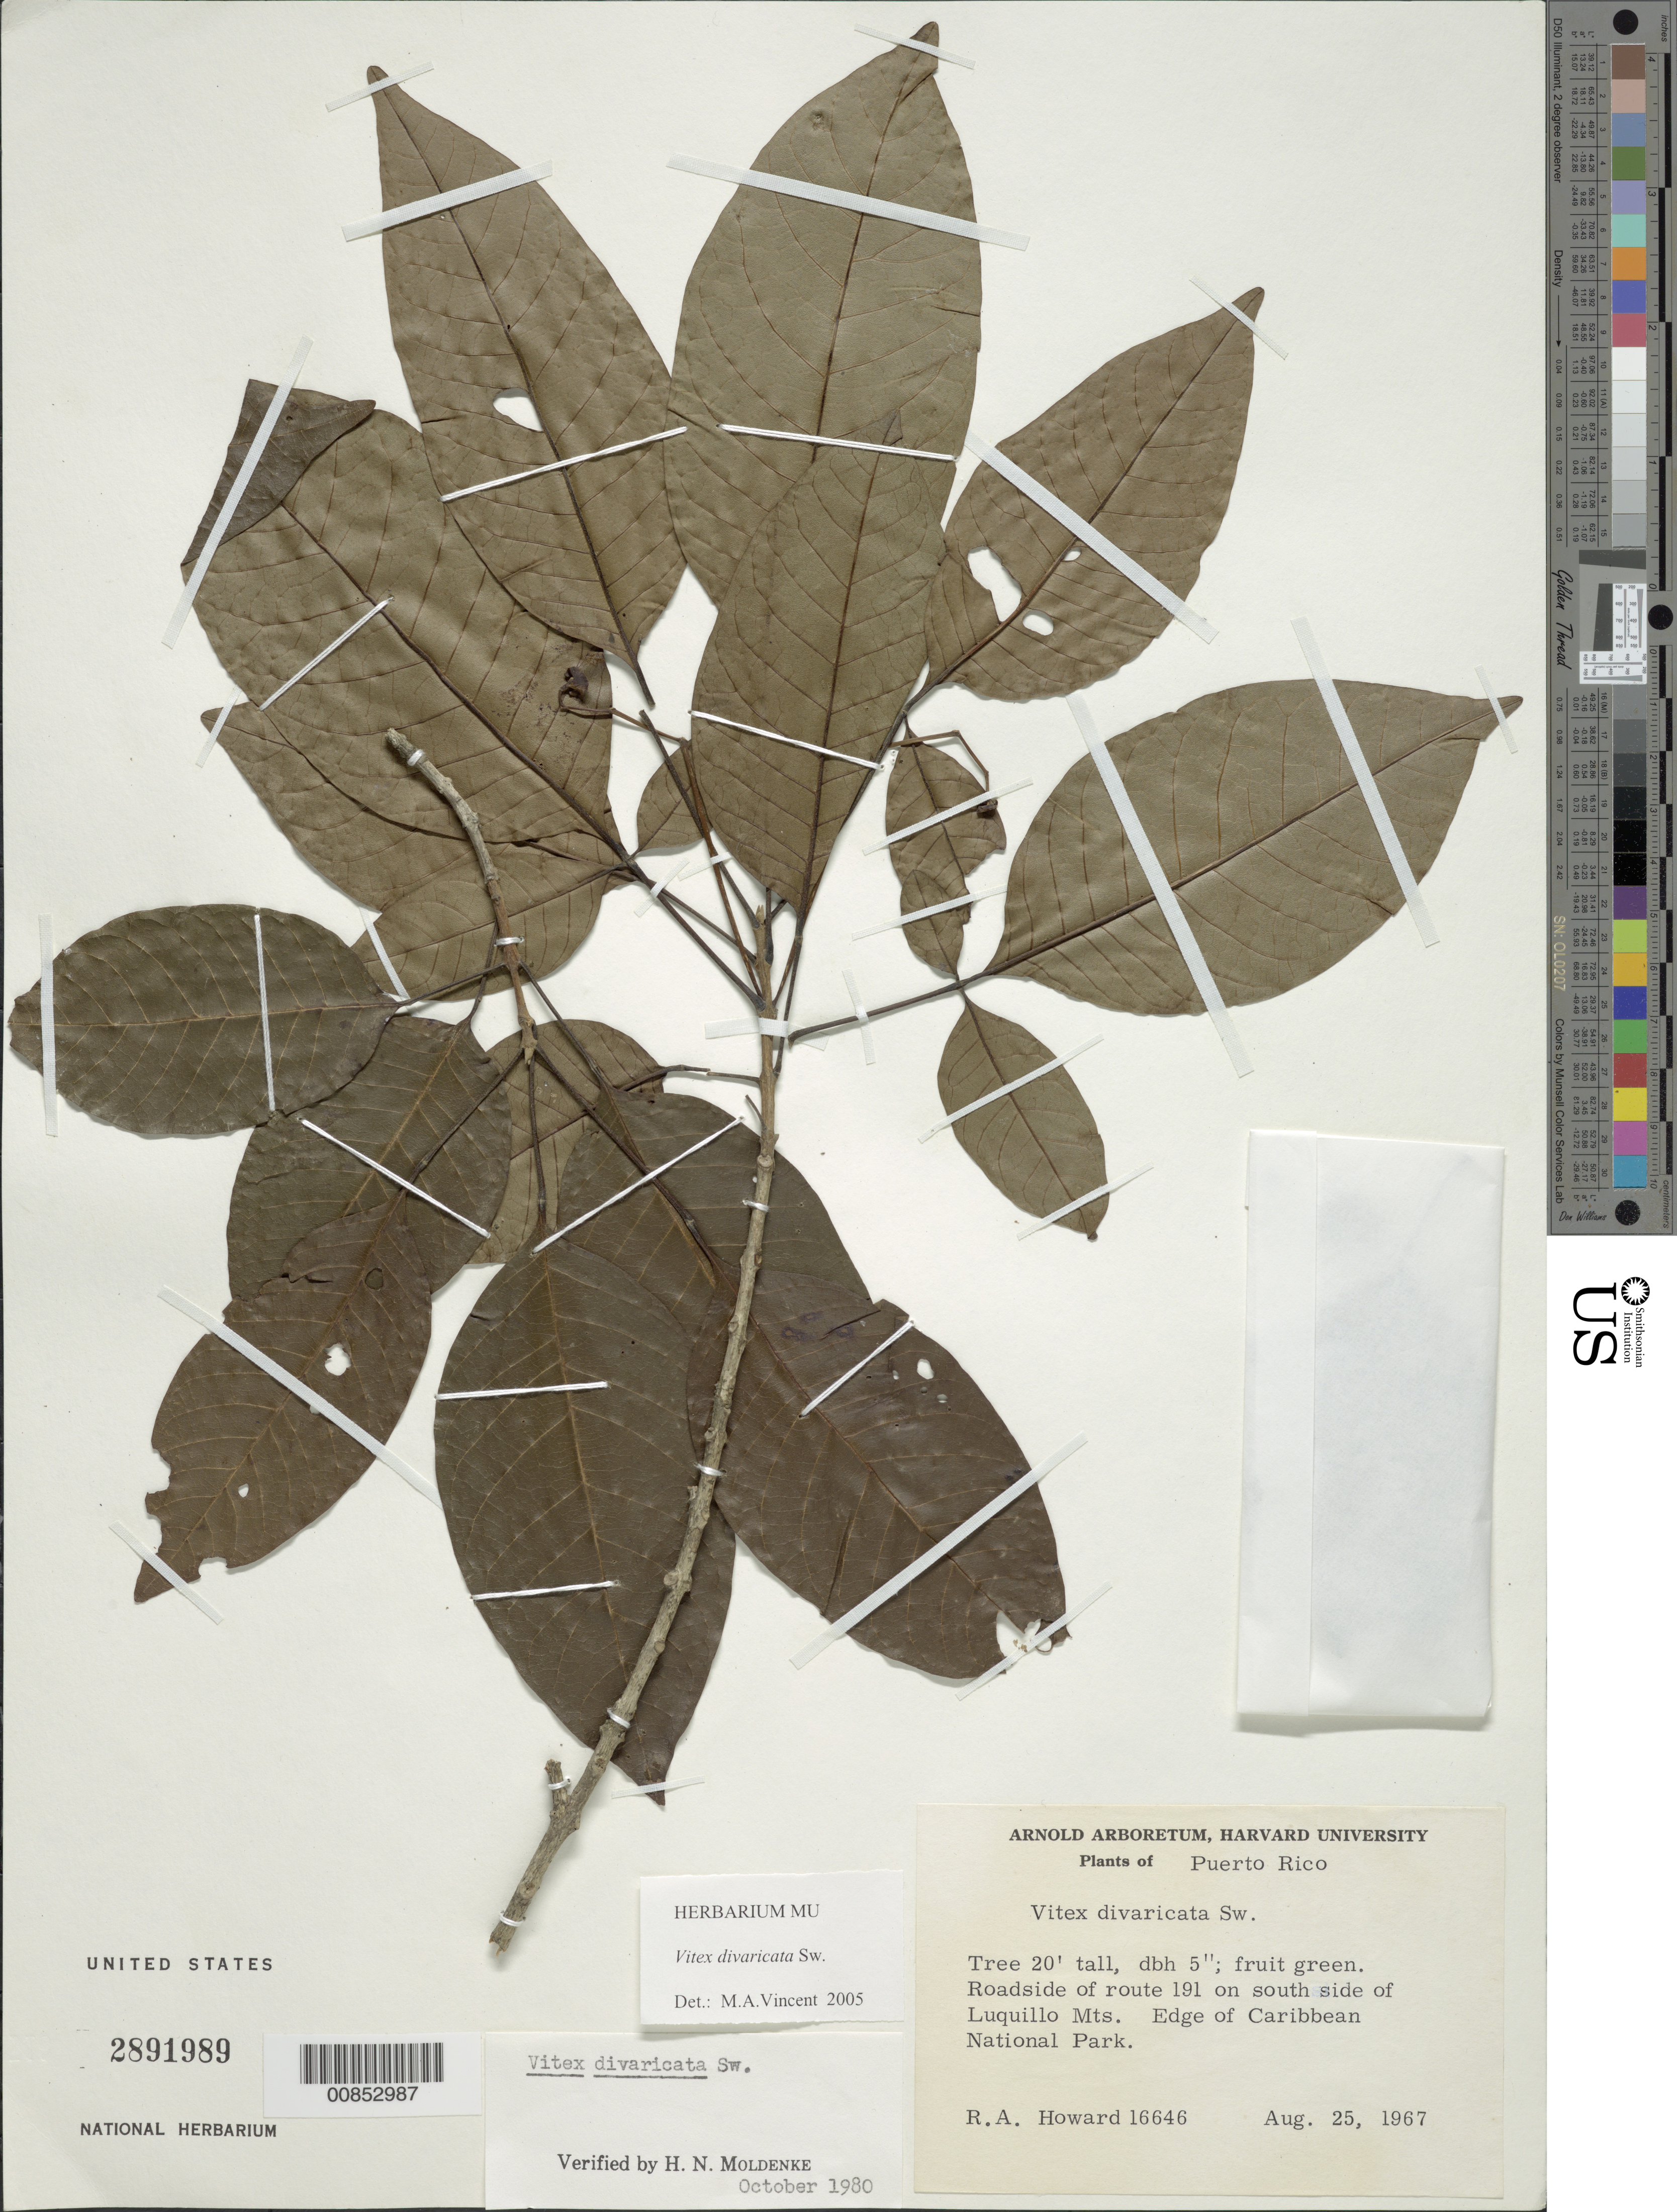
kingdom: Plantae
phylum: Tracheophyta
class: Magnoliopsida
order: Lamiales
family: Lamiaceae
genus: Vitex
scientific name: Vitex divaricata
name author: Sw.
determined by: Vincent, Michael A.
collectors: R. A. Howard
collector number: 16646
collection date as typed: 25 Aug 1967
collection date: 1967-08-25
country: Puerto Rico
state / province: Naguabo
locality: Route 191 on south side of Luquillo Mts. Edge of Caribbean National Park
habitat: roadside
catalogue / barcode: US 2891989